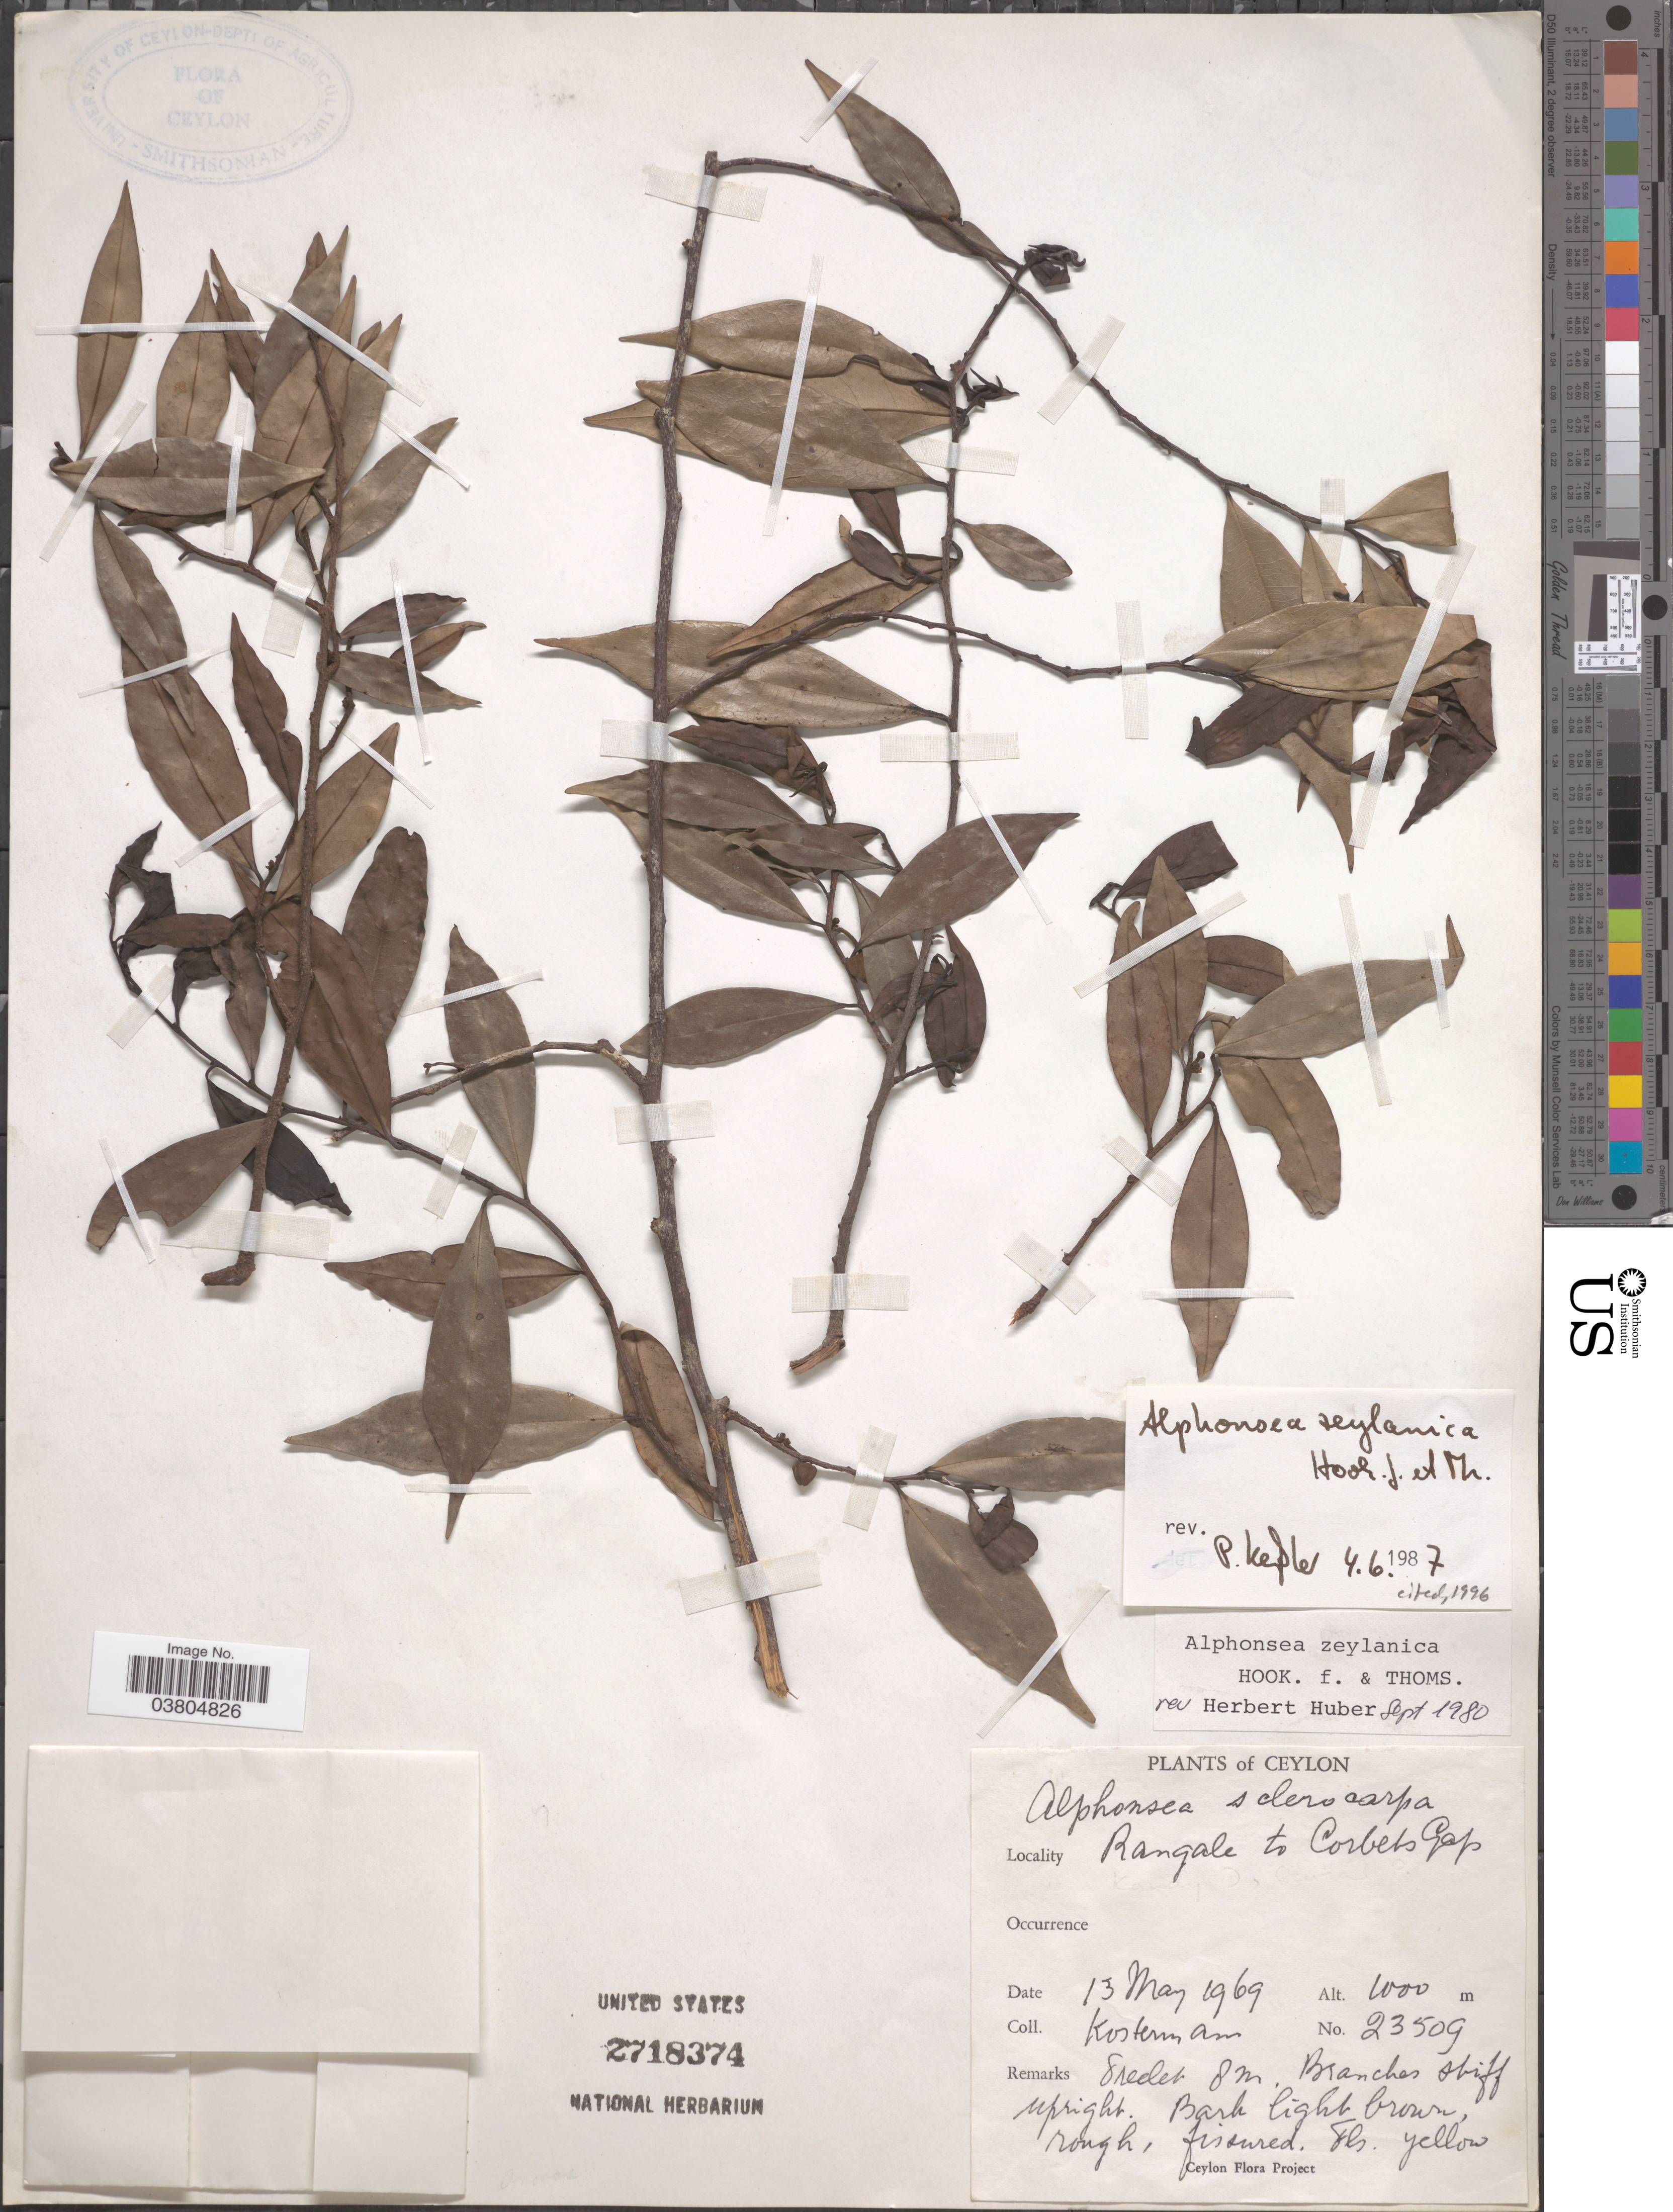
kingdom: Plantae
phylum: Tracheophyta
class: Magnoliopsida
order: Magnoliales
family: Annonaceae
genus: Alphonsea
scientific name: Alphonsea zeylanica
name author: Hook. f. & Thomson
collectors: Kostermans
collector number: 23509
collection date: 1969-05-13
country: Sri Lanka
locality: Ceylon. Rangale to Corbets Gap.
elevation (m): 1000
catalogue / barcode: US 2718374